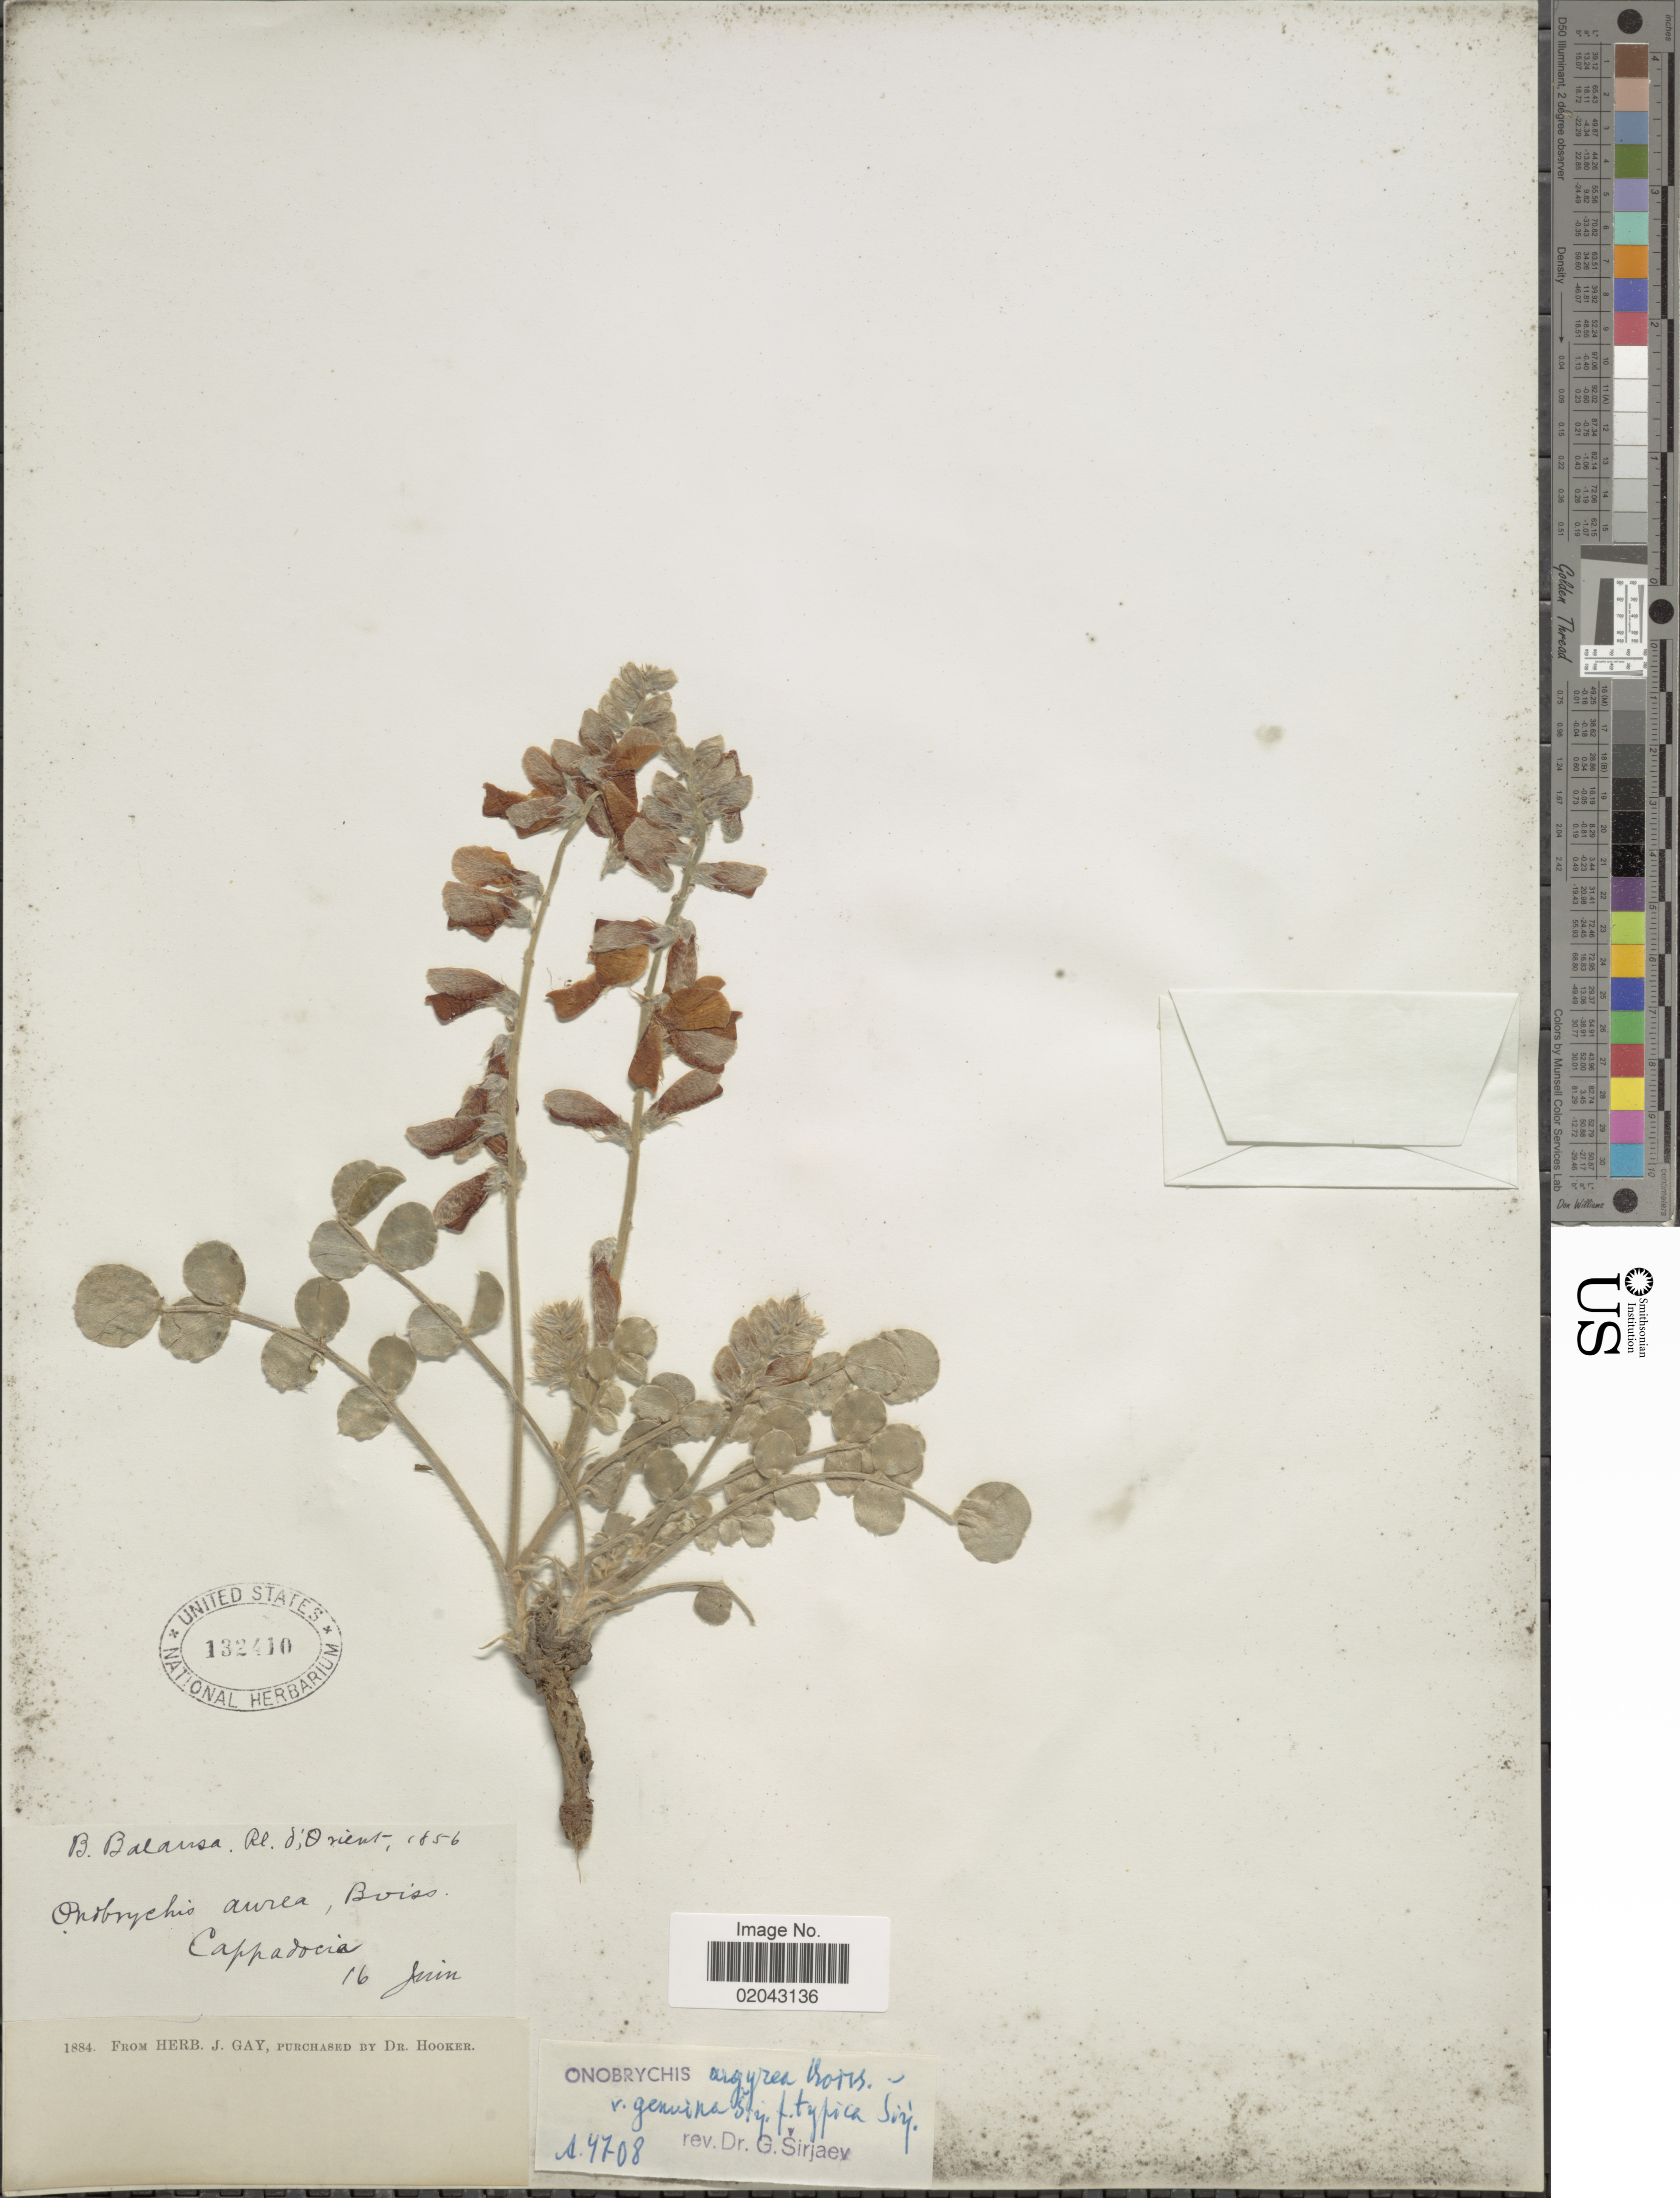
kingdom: Plantae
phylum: Tracheophyta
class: Magnoliopsida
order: Fabales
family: Fabaceae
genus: Onobrychis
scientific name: Onobrychis aurea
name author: Boiss. ex Tchihatcheff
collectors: B. Balansa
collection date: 1856-06-16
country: Turkey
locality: Pl. d'Orient. Onobrychis [interpreted] arvea, Boiss, Cappadocia [interpreted]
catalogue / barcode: US 132410